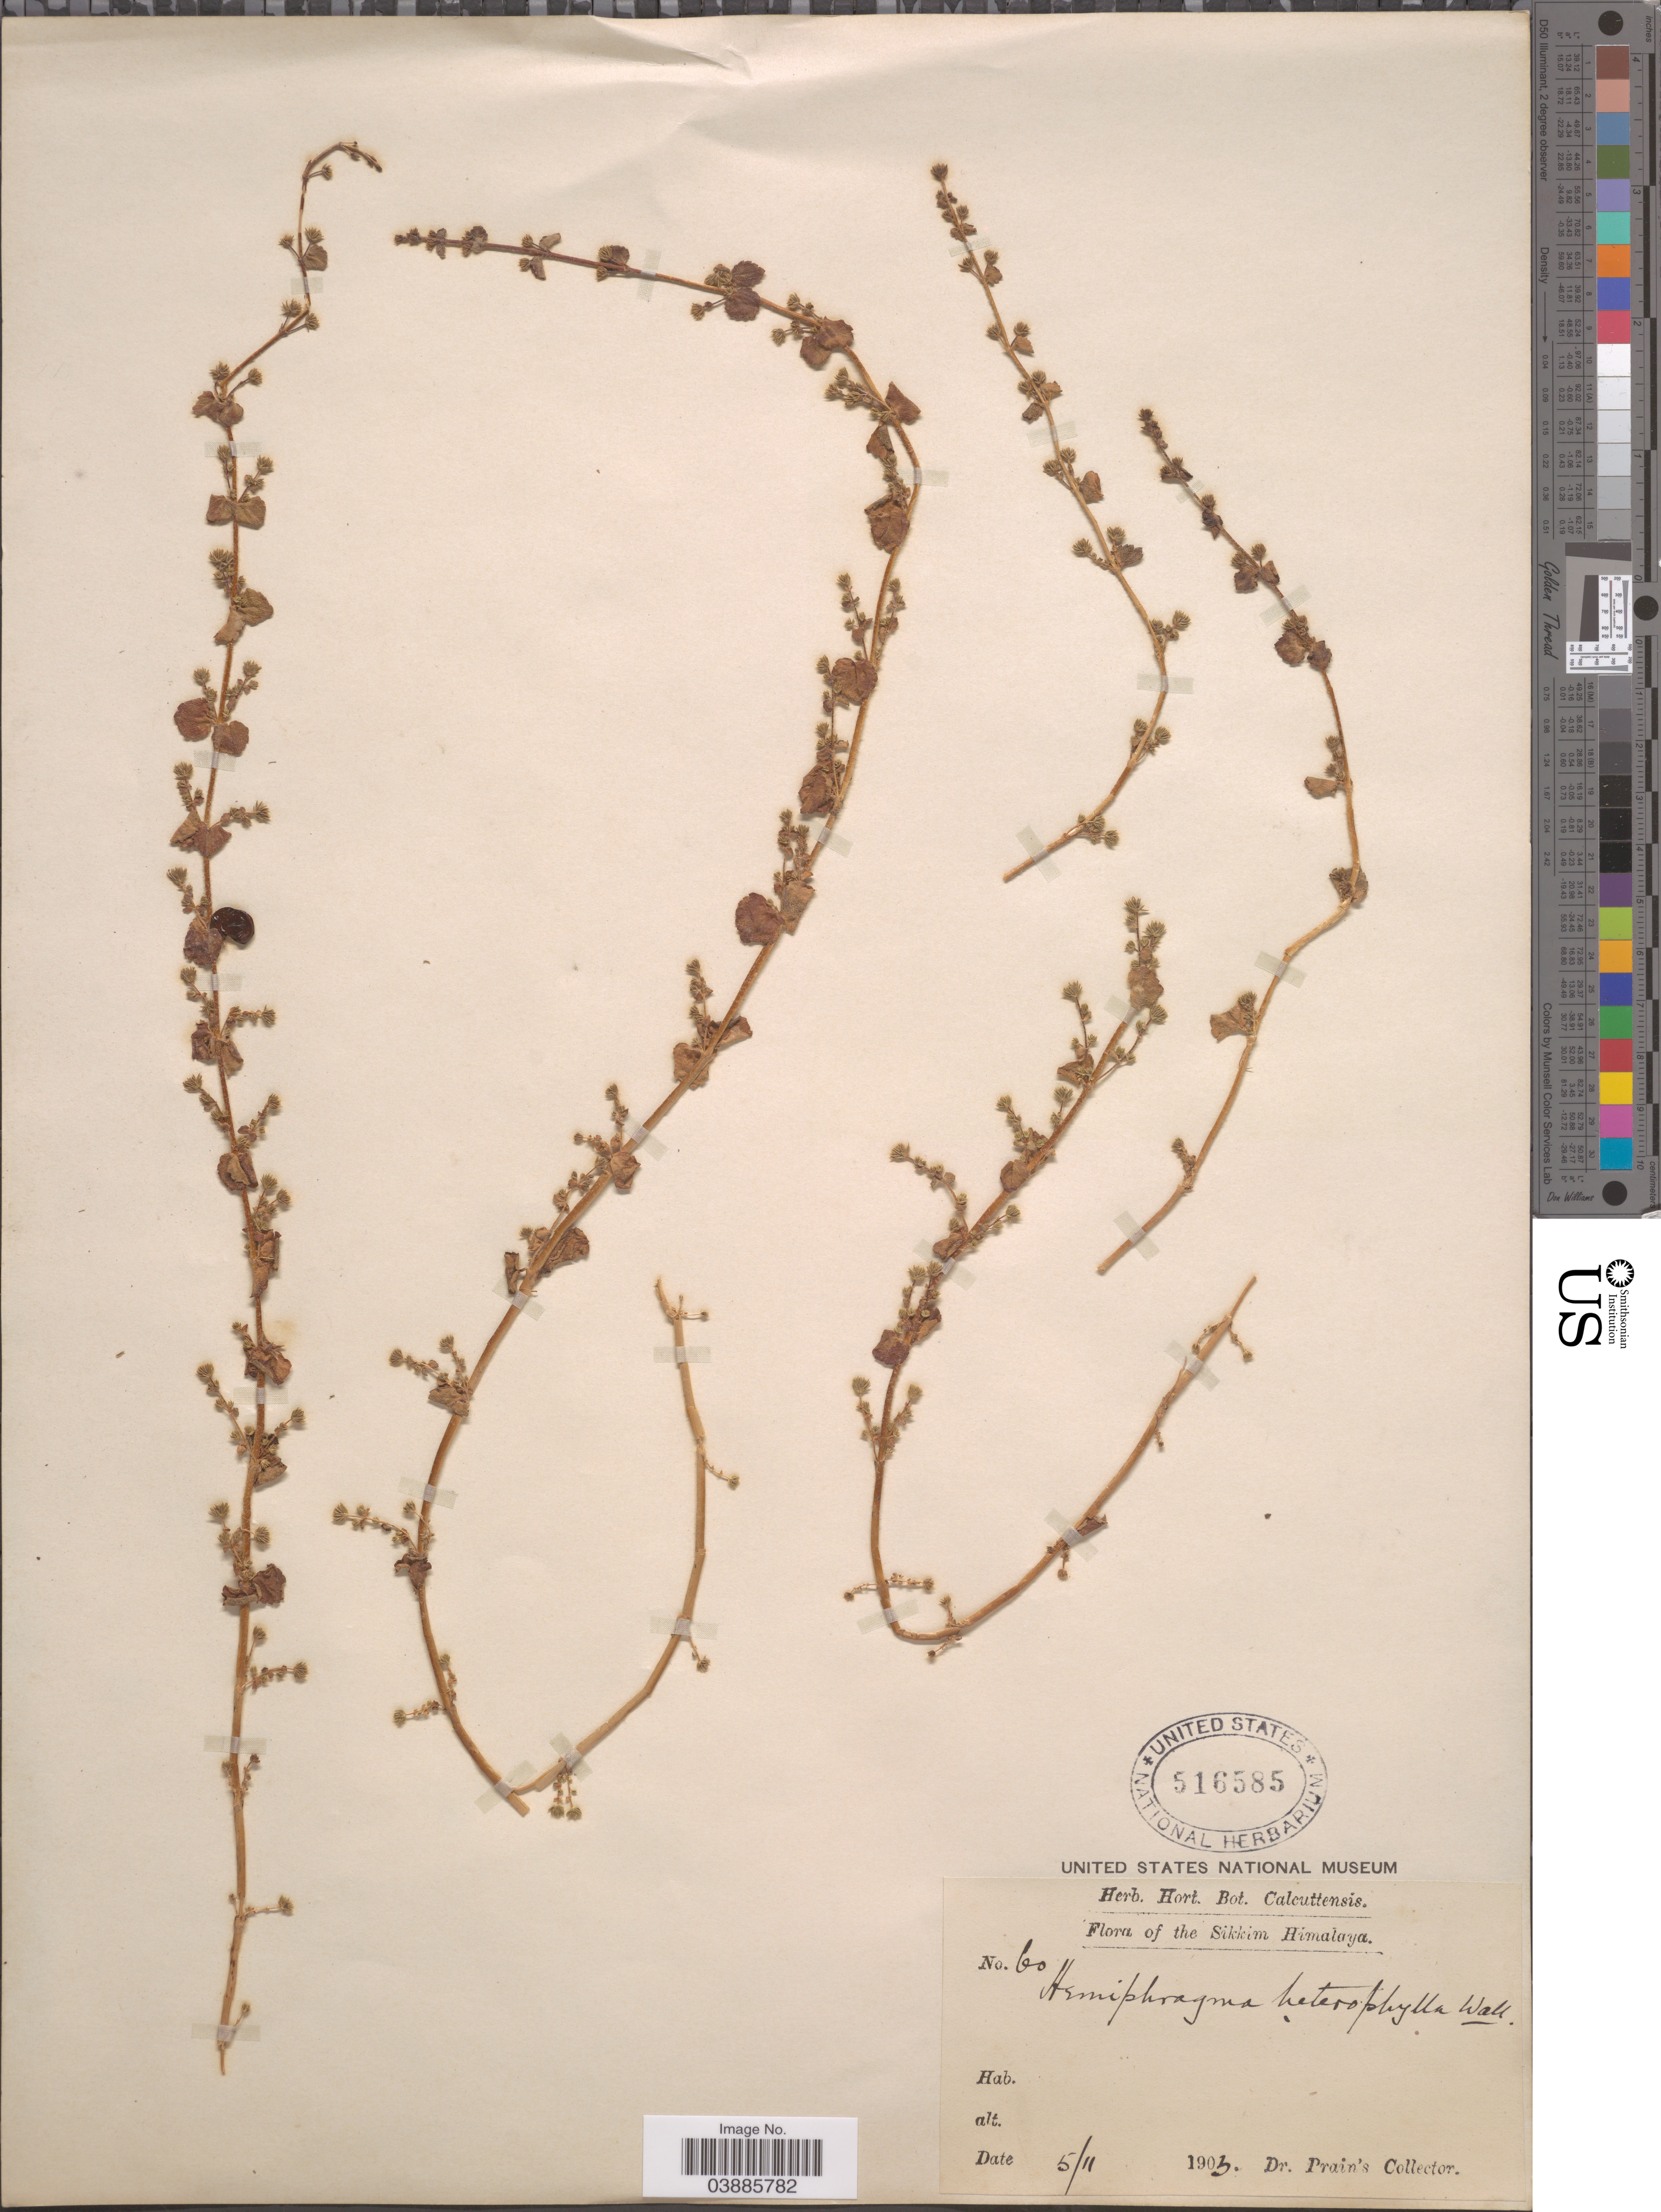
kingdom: Plantae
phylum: Tracheophyta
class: Magnoliopsida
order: Lamiales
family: Plantaginaceae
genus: Hemiphragma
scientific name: Hemiphragma heterophyllum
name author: Wall.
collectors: Dr. Prain's collector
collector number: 60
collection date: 1903-11-05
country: India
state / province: Sikkim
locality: The Sikkim Himalaya.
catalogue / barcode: US 516585